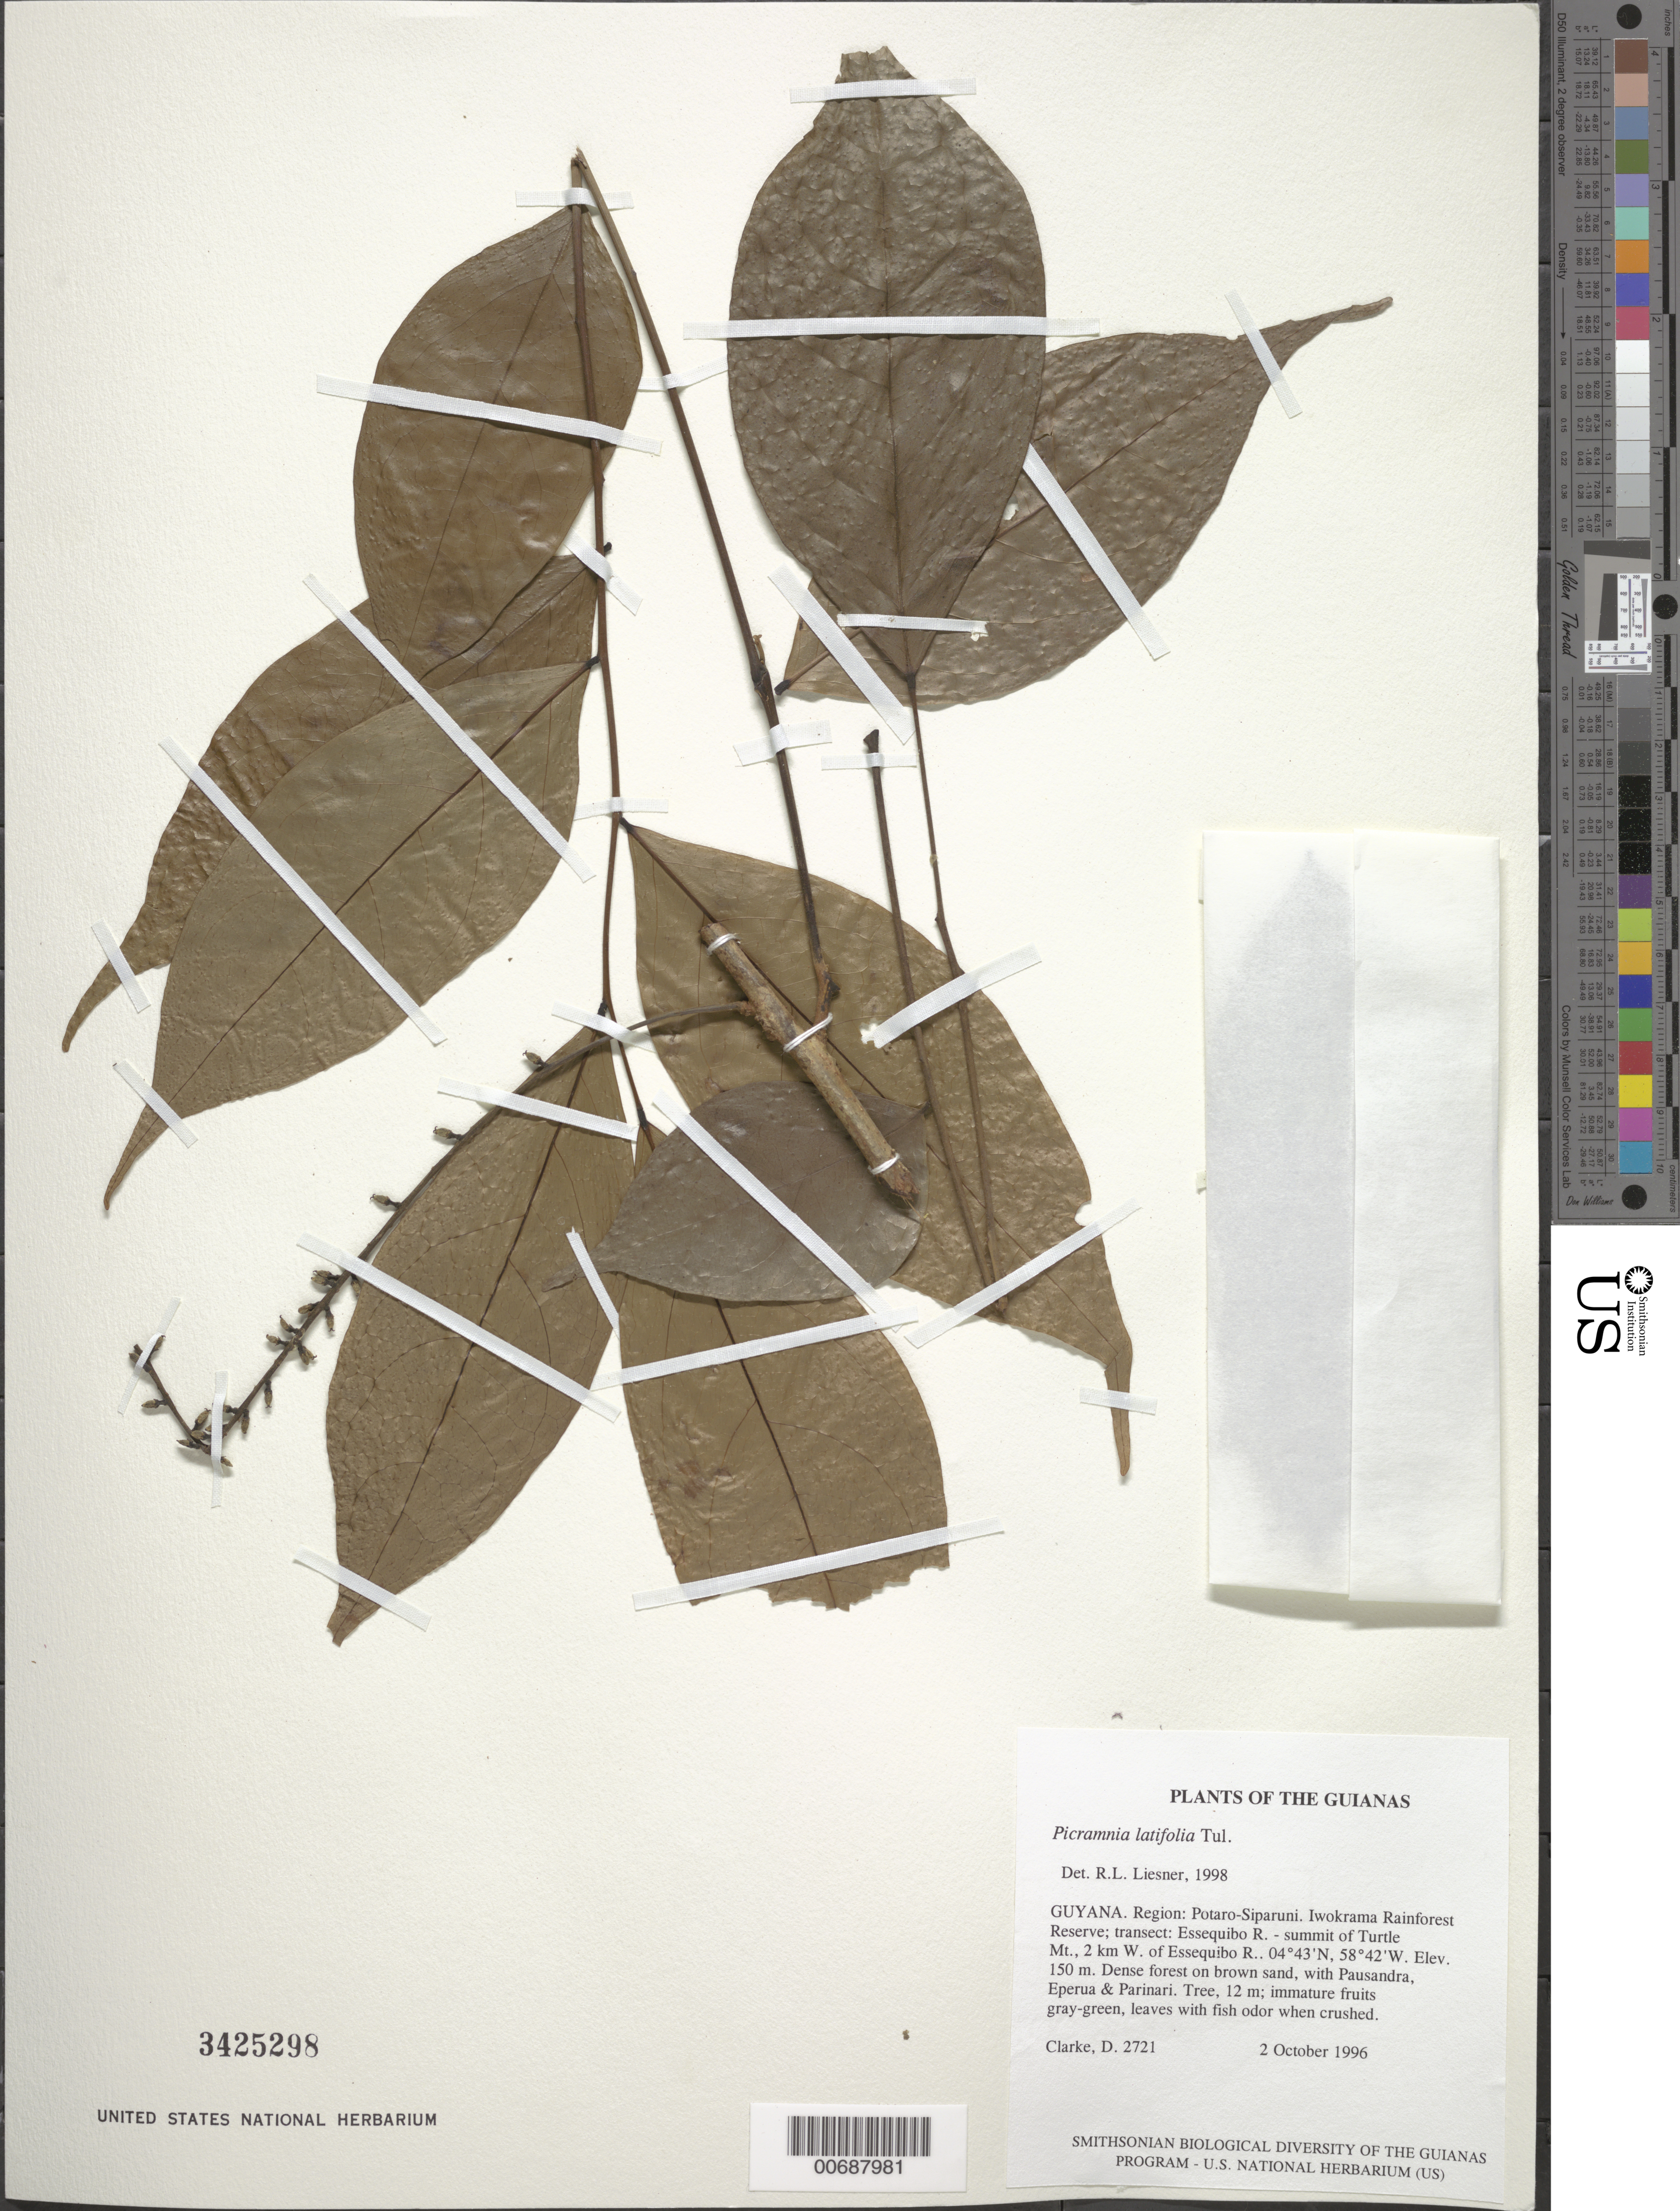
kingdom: Plantae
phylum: Tracheophyta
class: Magnoliopsida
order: Picramniales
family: Picramniaceae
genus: Picramnia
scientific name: Picramnia latifolia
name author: Tul.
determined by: Liesner, R. L.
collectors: H. D. Clarke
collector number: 2721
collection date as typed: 2 October 1996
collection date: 1996-10-02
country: Guyana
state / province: Potaro-Siparuni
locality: Iwokrama Rainforest Reserve; transect: Essequibo R. - summit of Turtle Mt., 2 km W. of Essequibo R.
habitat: Dense forest on brown sand, with Pausandra, Eperua & Parinari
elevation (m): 150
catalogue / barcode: US 3425298